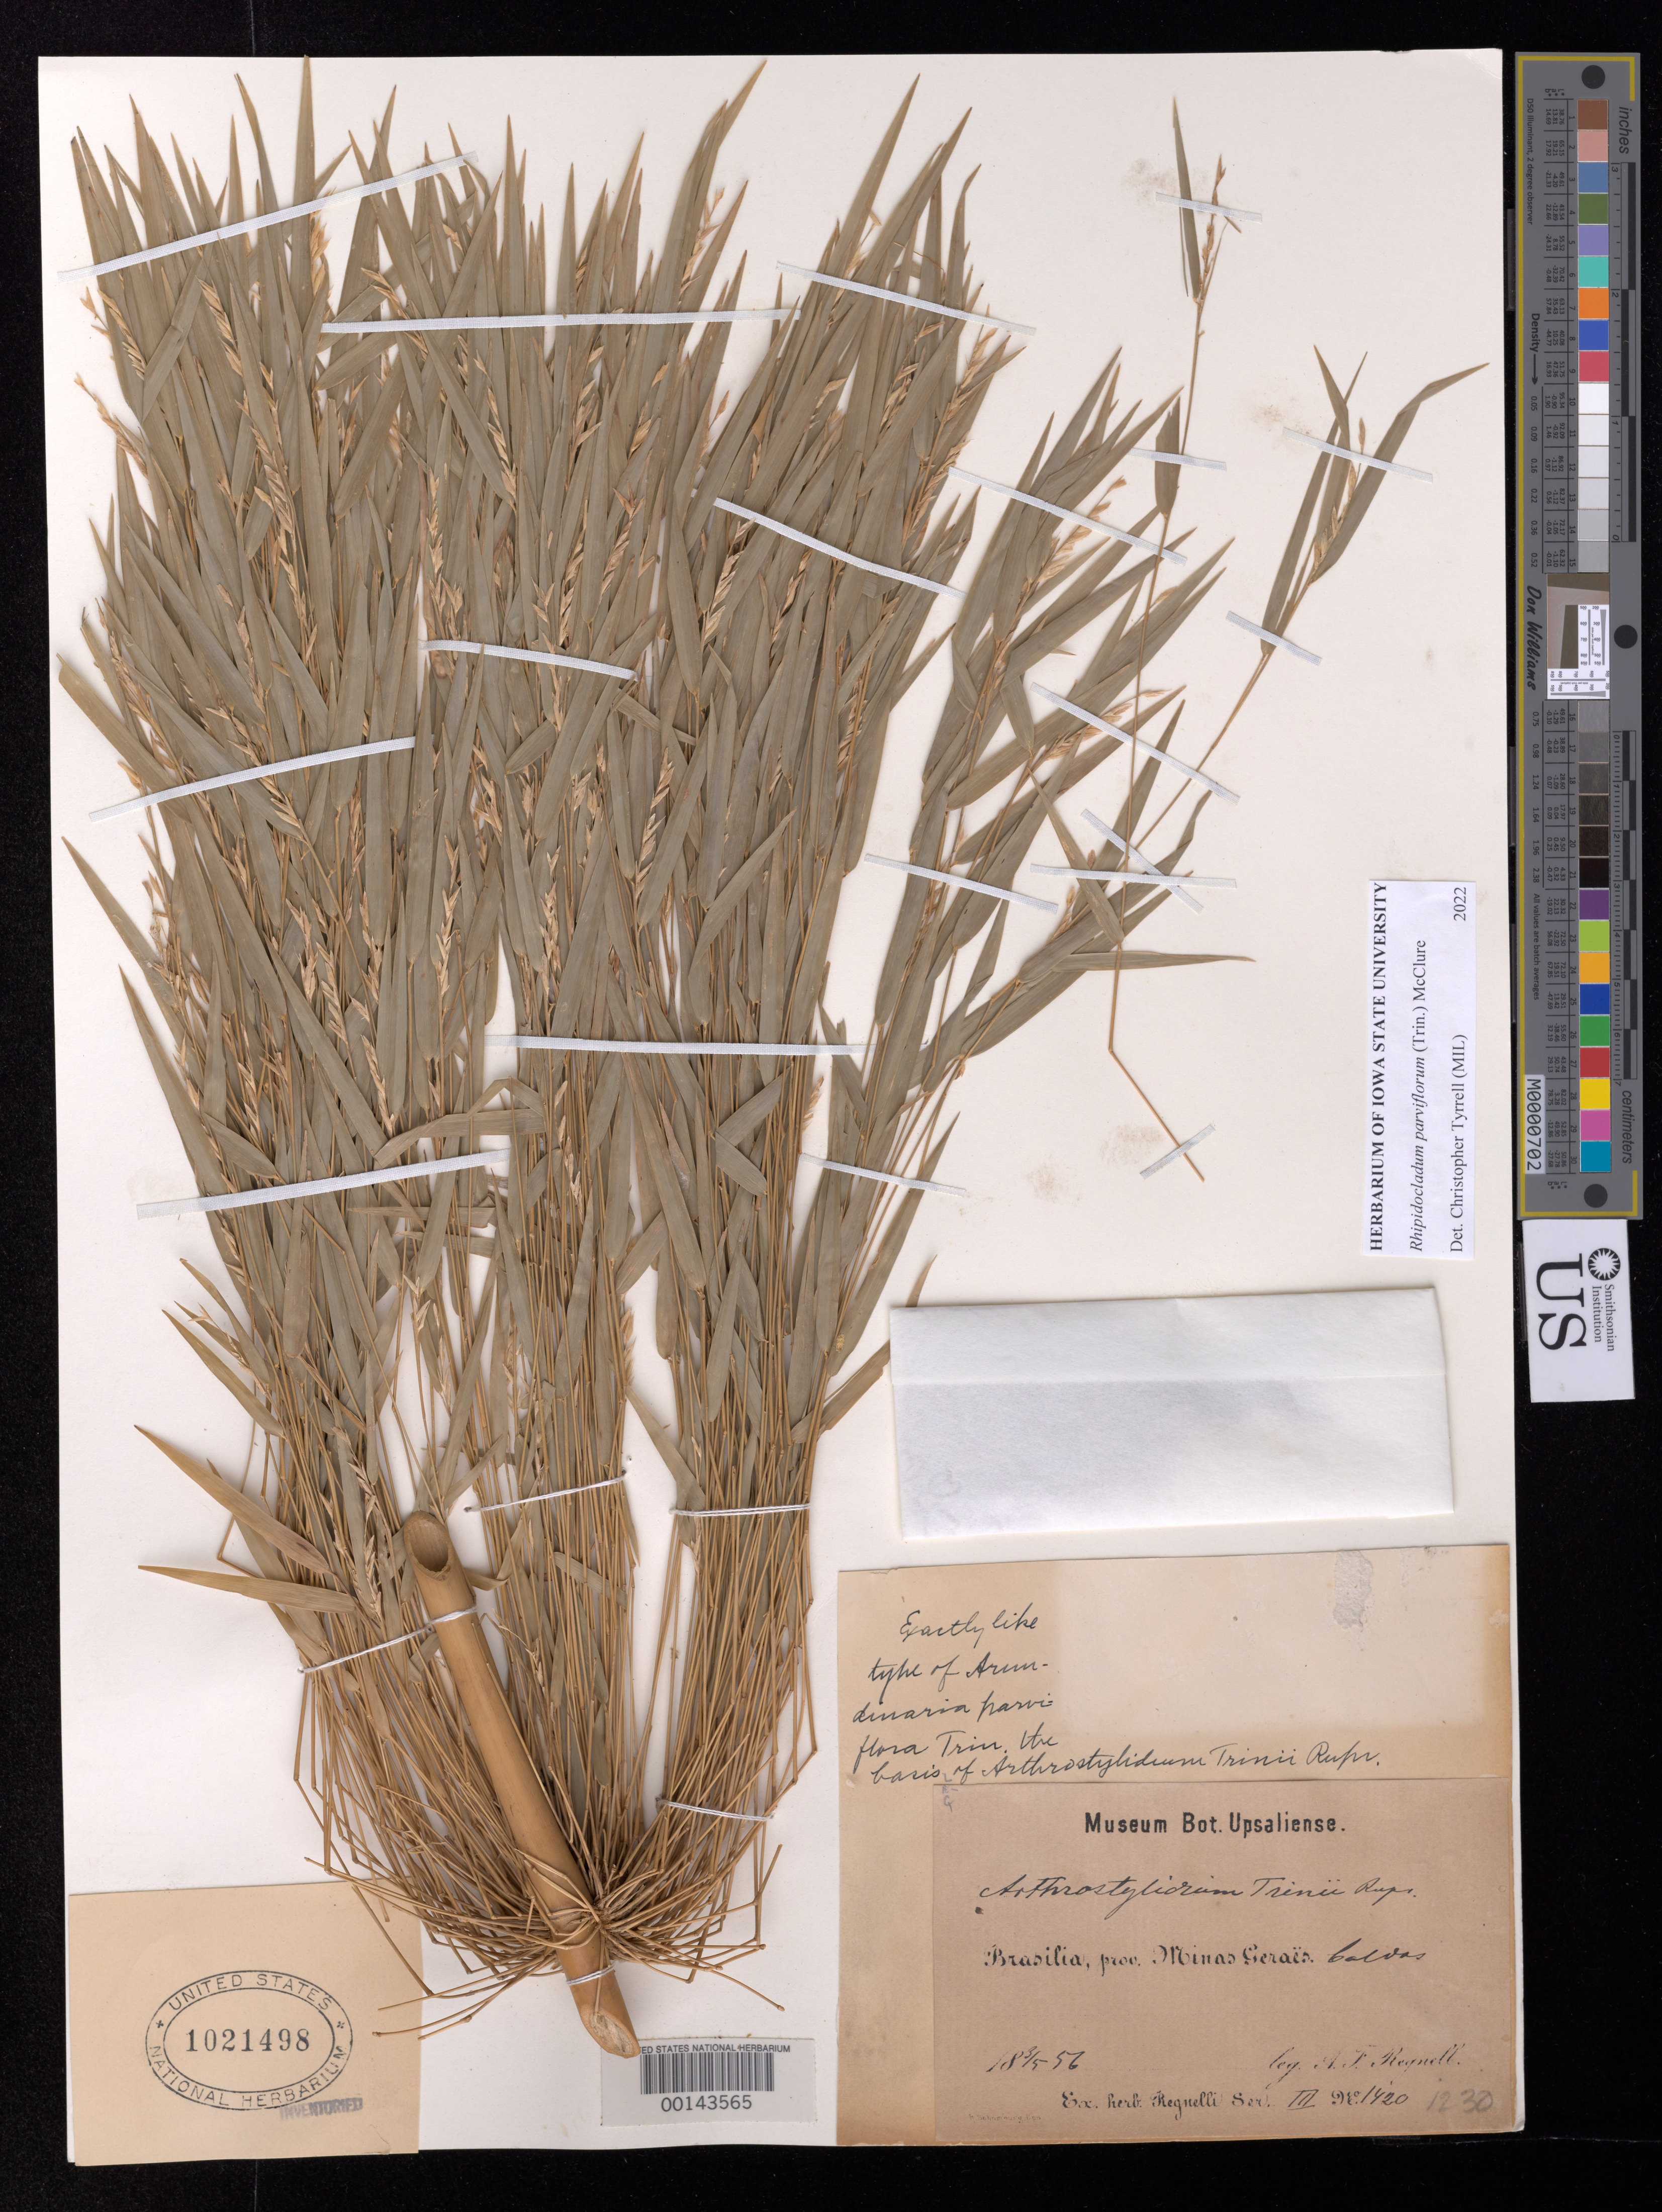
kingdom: Plantae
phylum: Tracheophyta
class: Liliopsida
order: Poales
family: Poaceae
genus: Rhipidocladum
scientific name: Rhipidocladum parviflorum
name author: (Trin.) McClure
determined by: Tyrrell, Christopher D., (MIL), Milwaukee Public Museum (UNITED STATES)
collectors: A. F. Regnell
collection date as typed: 05 Mar 1856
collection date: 1856-03-05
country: Brazil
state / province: Minas Gerais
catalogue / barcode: US 1021498